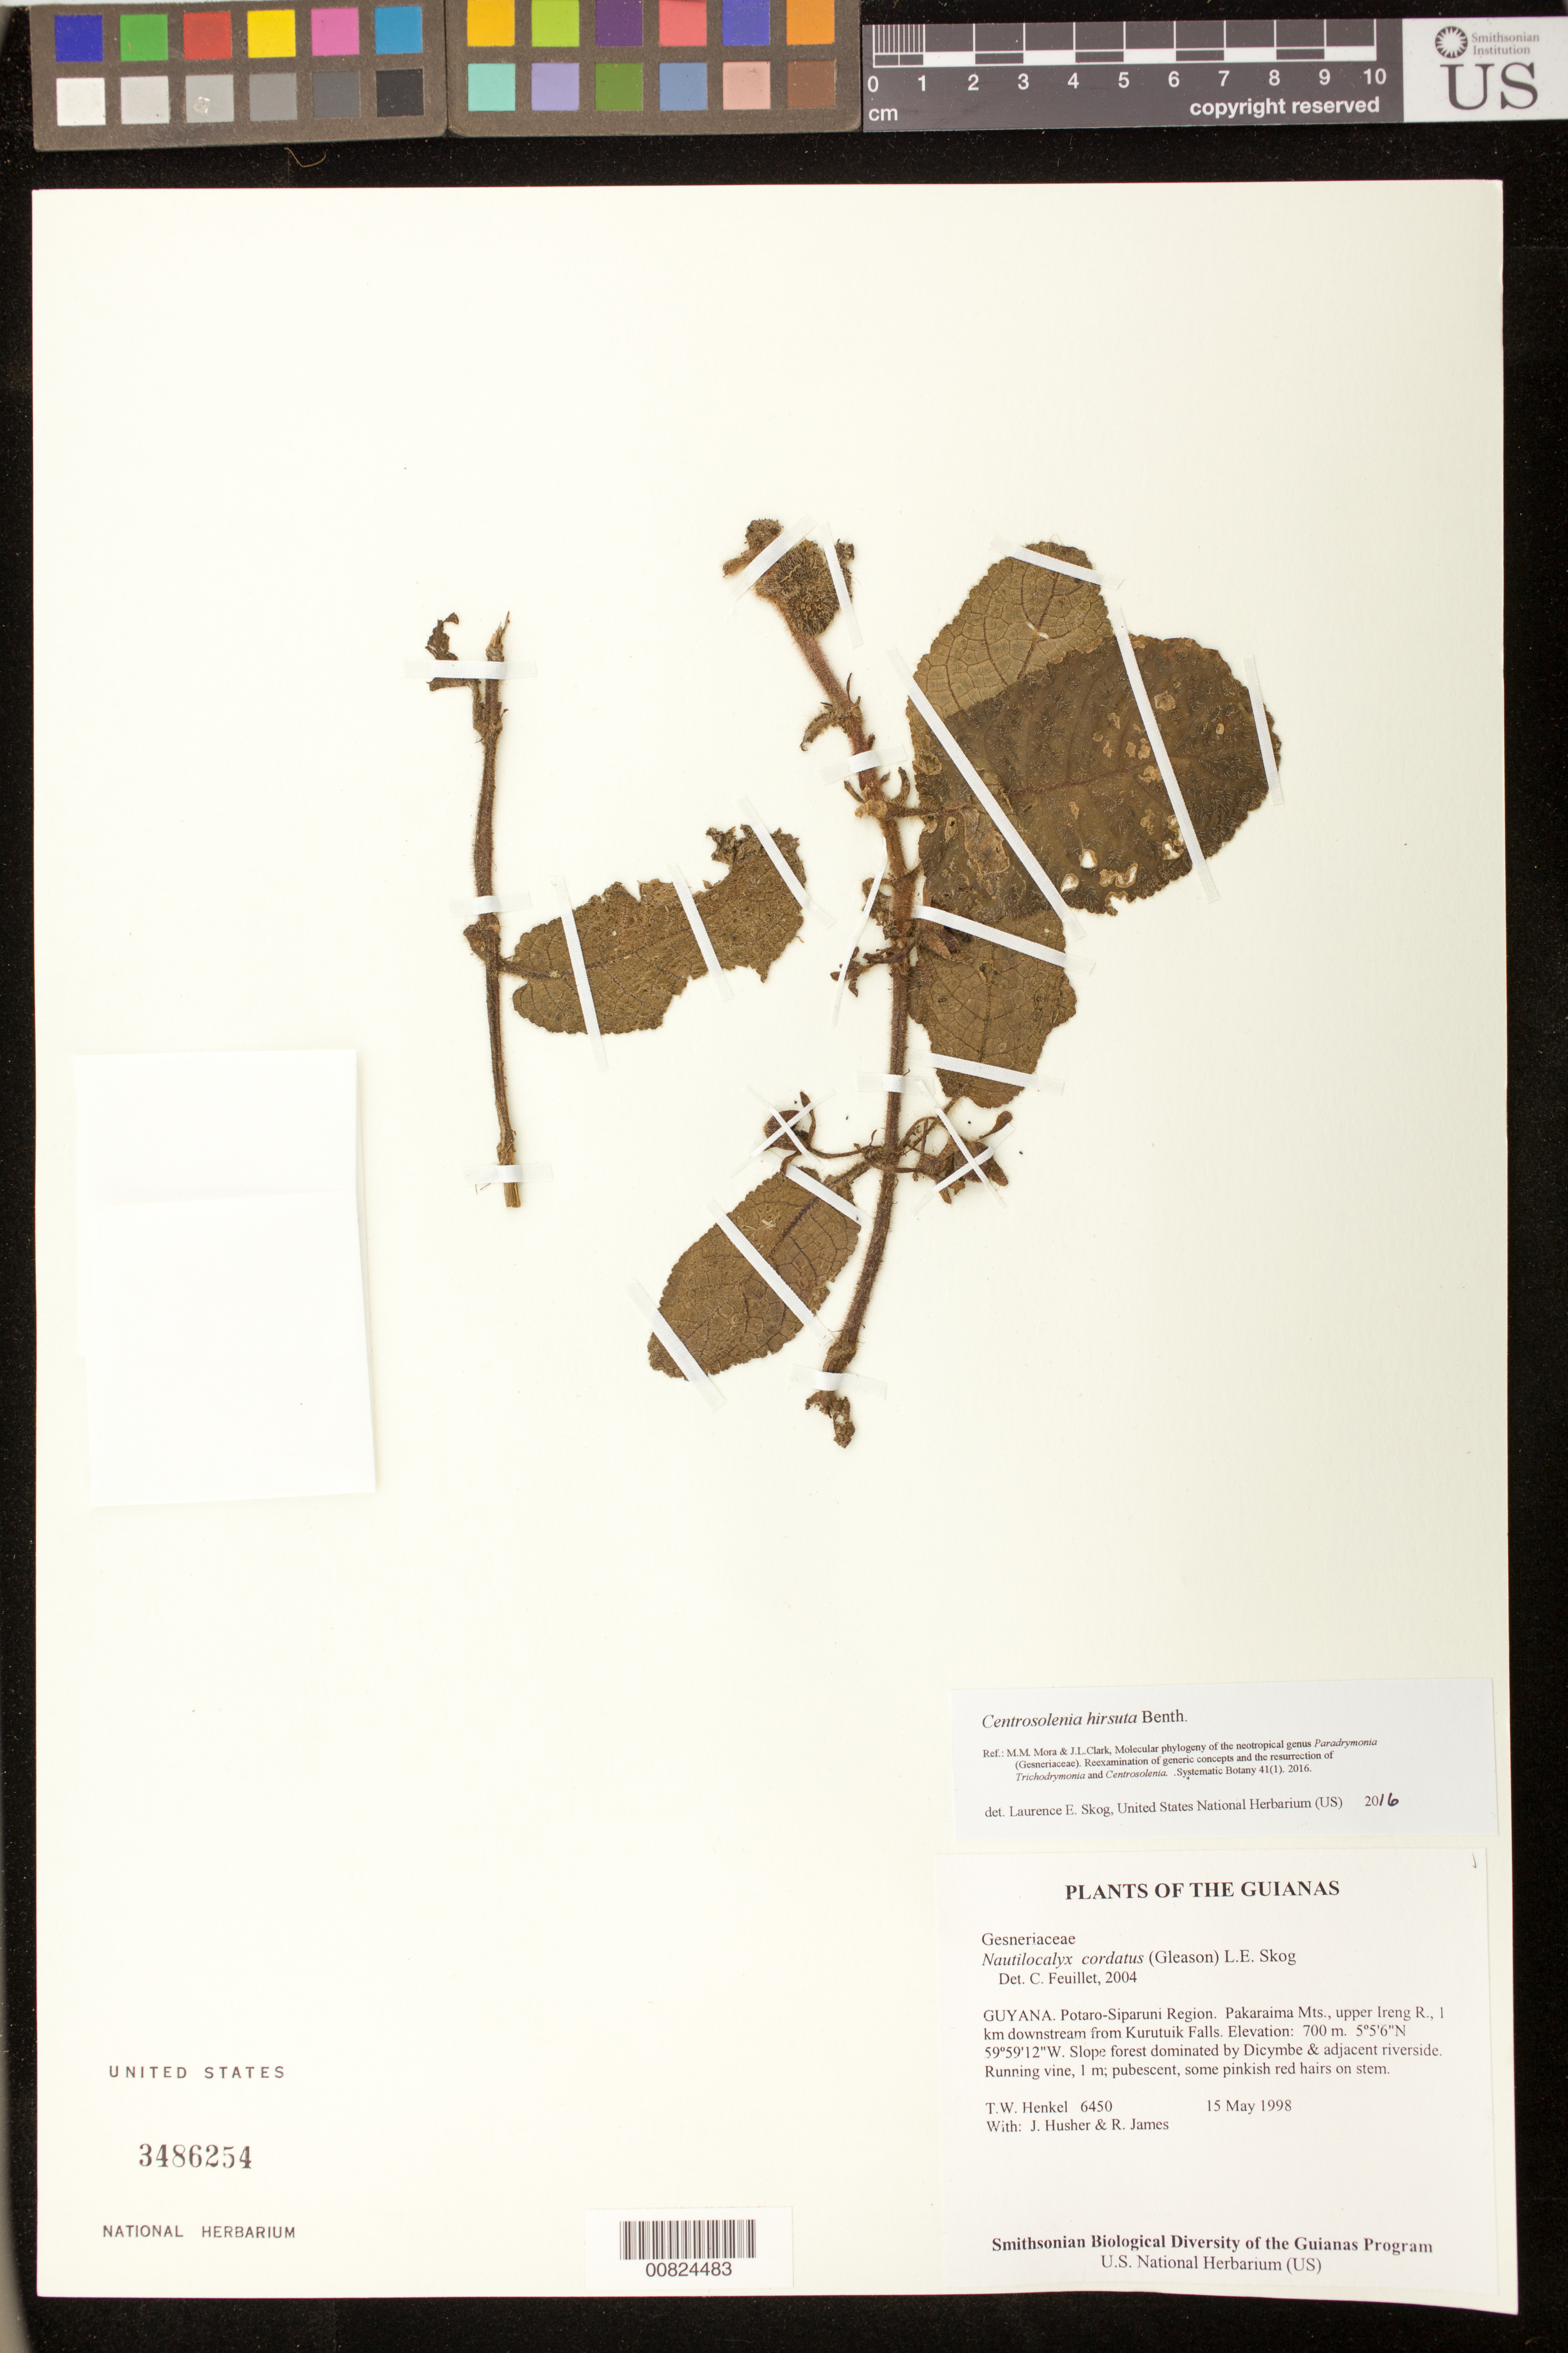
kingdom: Plantae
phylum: Tracheophyta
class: Magnoliopsida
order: Lamiales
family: Gesneriaceae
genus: Centrosolenia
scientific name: Centrosolenia hirsuta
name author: Benth.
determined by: Skog, Laurence E.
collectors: T. Henkel, J. Husher & R. James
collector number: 6450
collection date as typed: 15 May 1998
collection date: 1998-05-15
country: Guyana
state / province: Potaro-Siparuni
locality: Pakaraima Mts., upper Ireng R., 1 km downstream from Kurutuik Falls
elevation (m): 700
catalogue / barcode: US 3486254